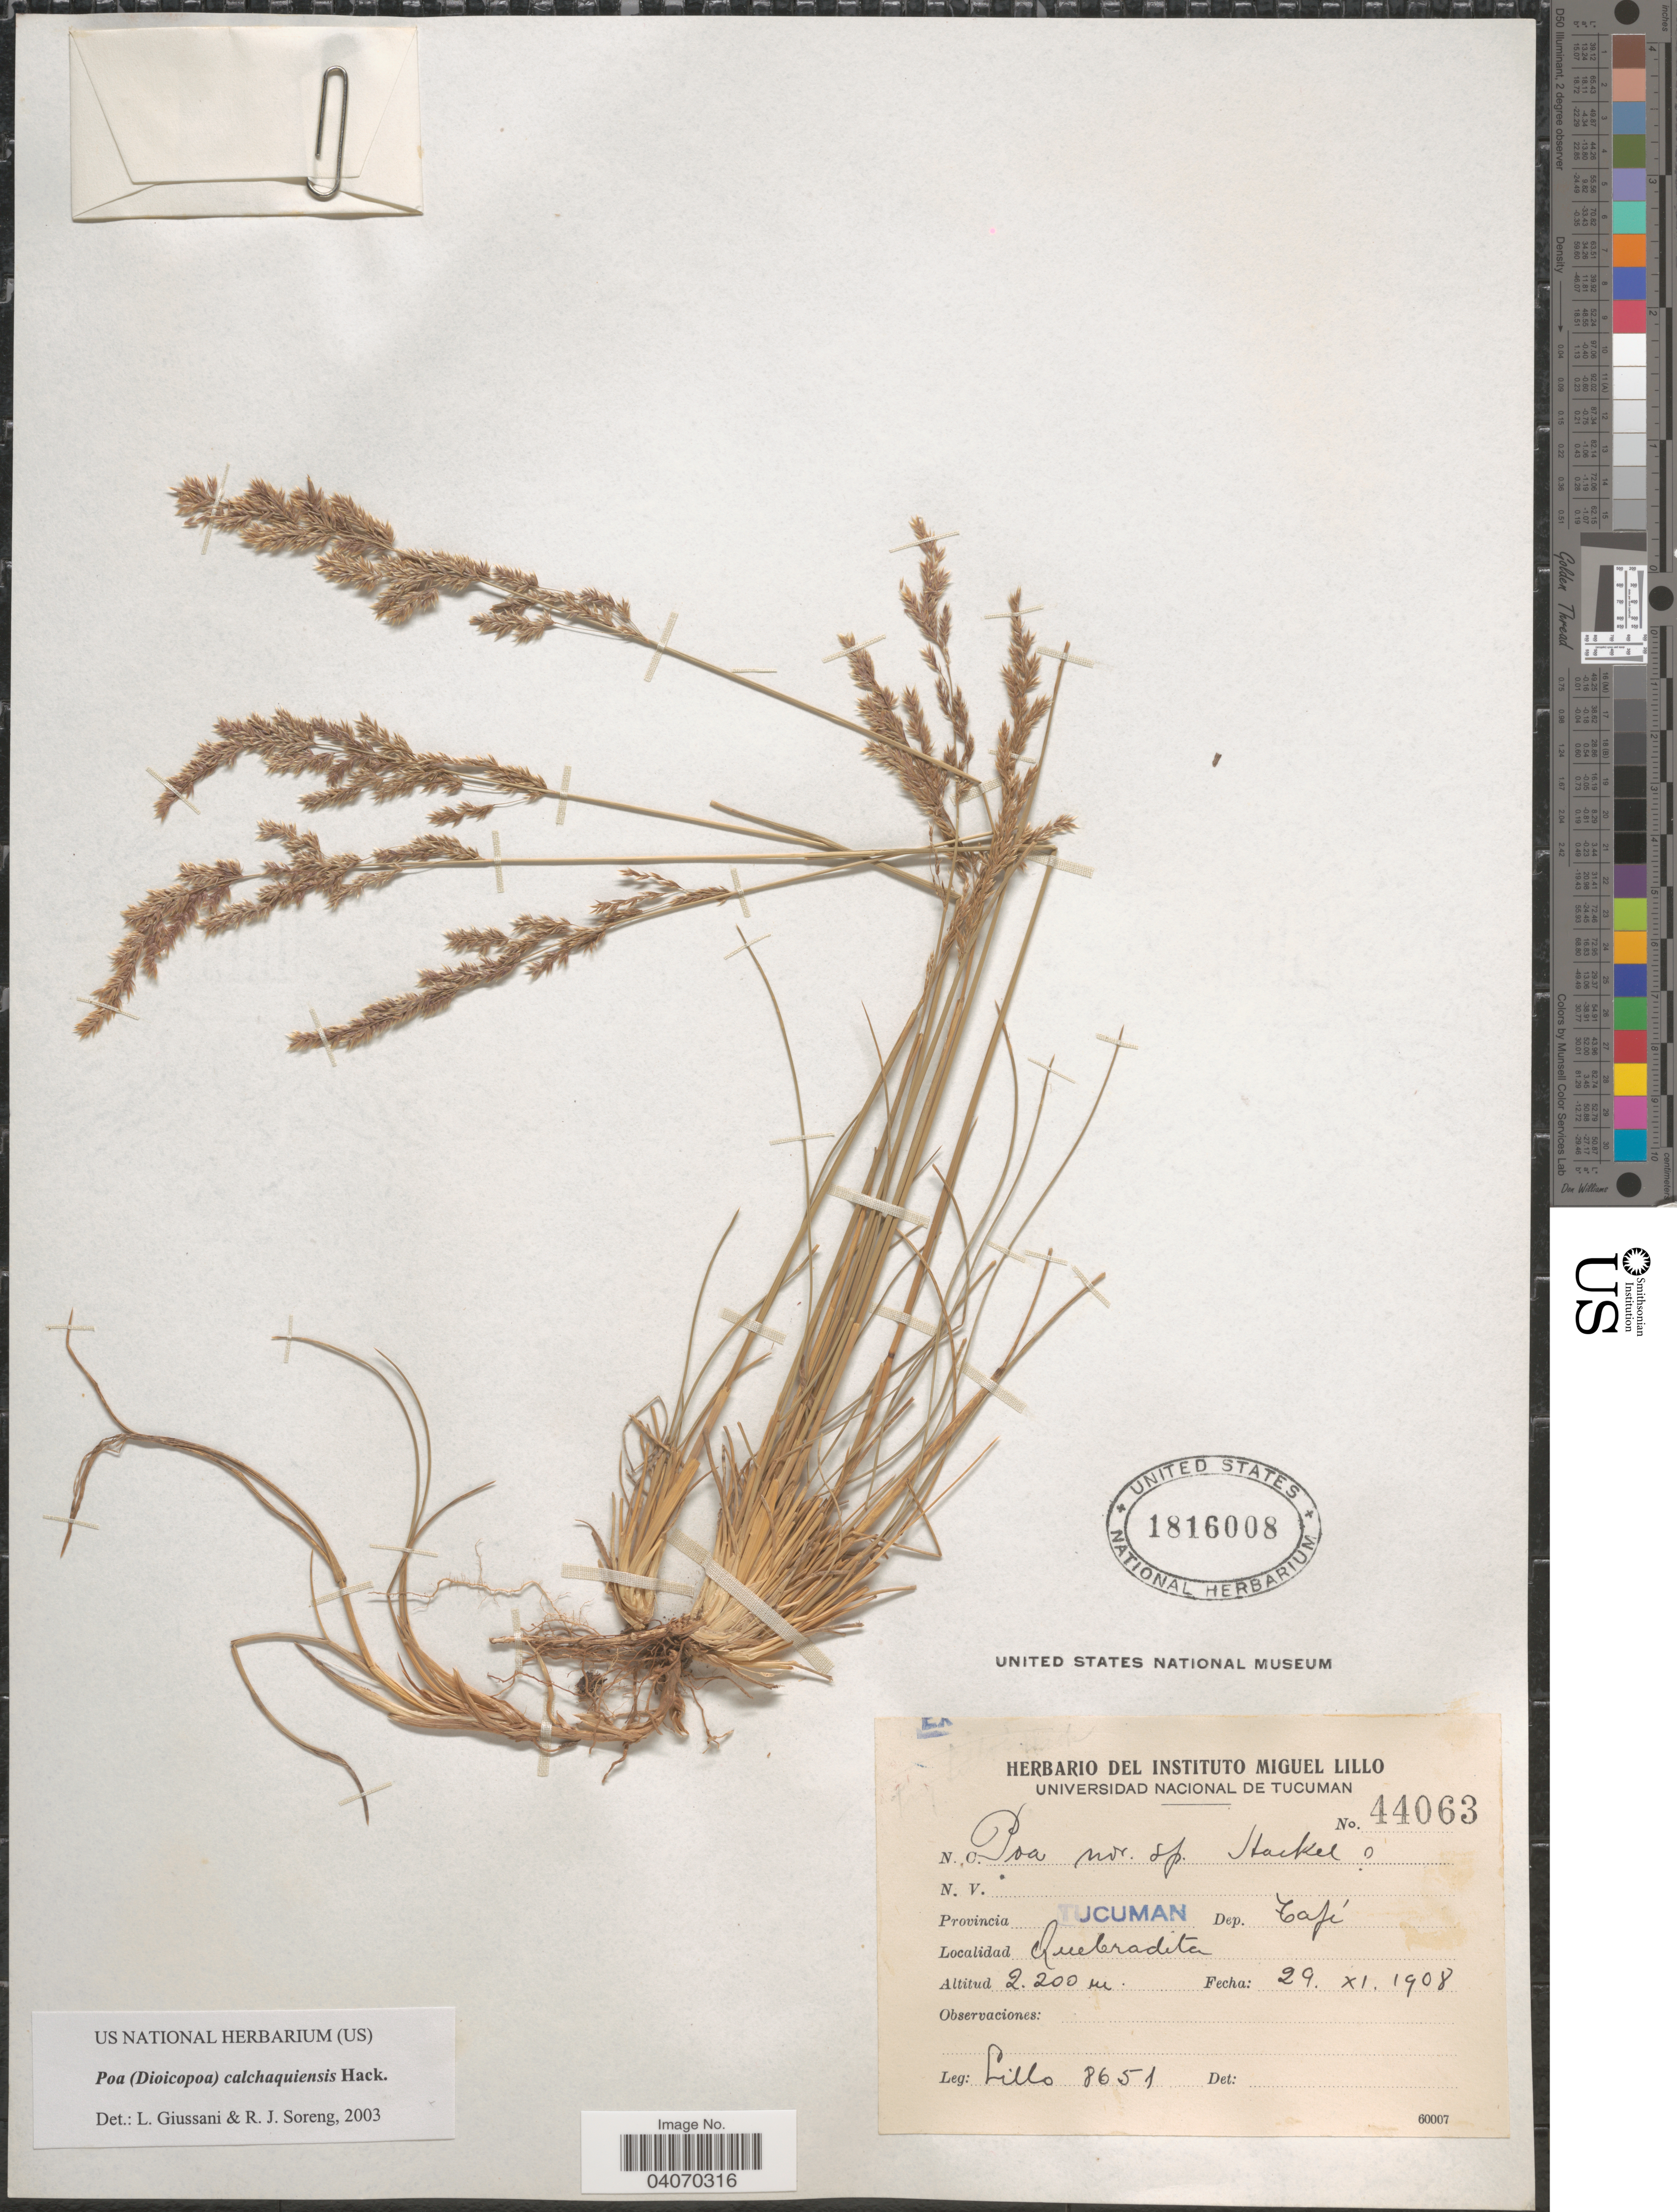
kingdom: Plantae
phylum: Tracheophyta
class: Liliopsida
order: Poales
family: Poaceae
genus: Poa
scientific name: Poa calchaquiensis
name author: Hack.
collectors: M. Lillo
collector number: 8651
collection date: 1908-11-29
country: Argentina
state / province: Tucuman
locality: Dep. Tafí. Quebradita.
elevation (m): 2200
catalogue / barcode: US 1816008